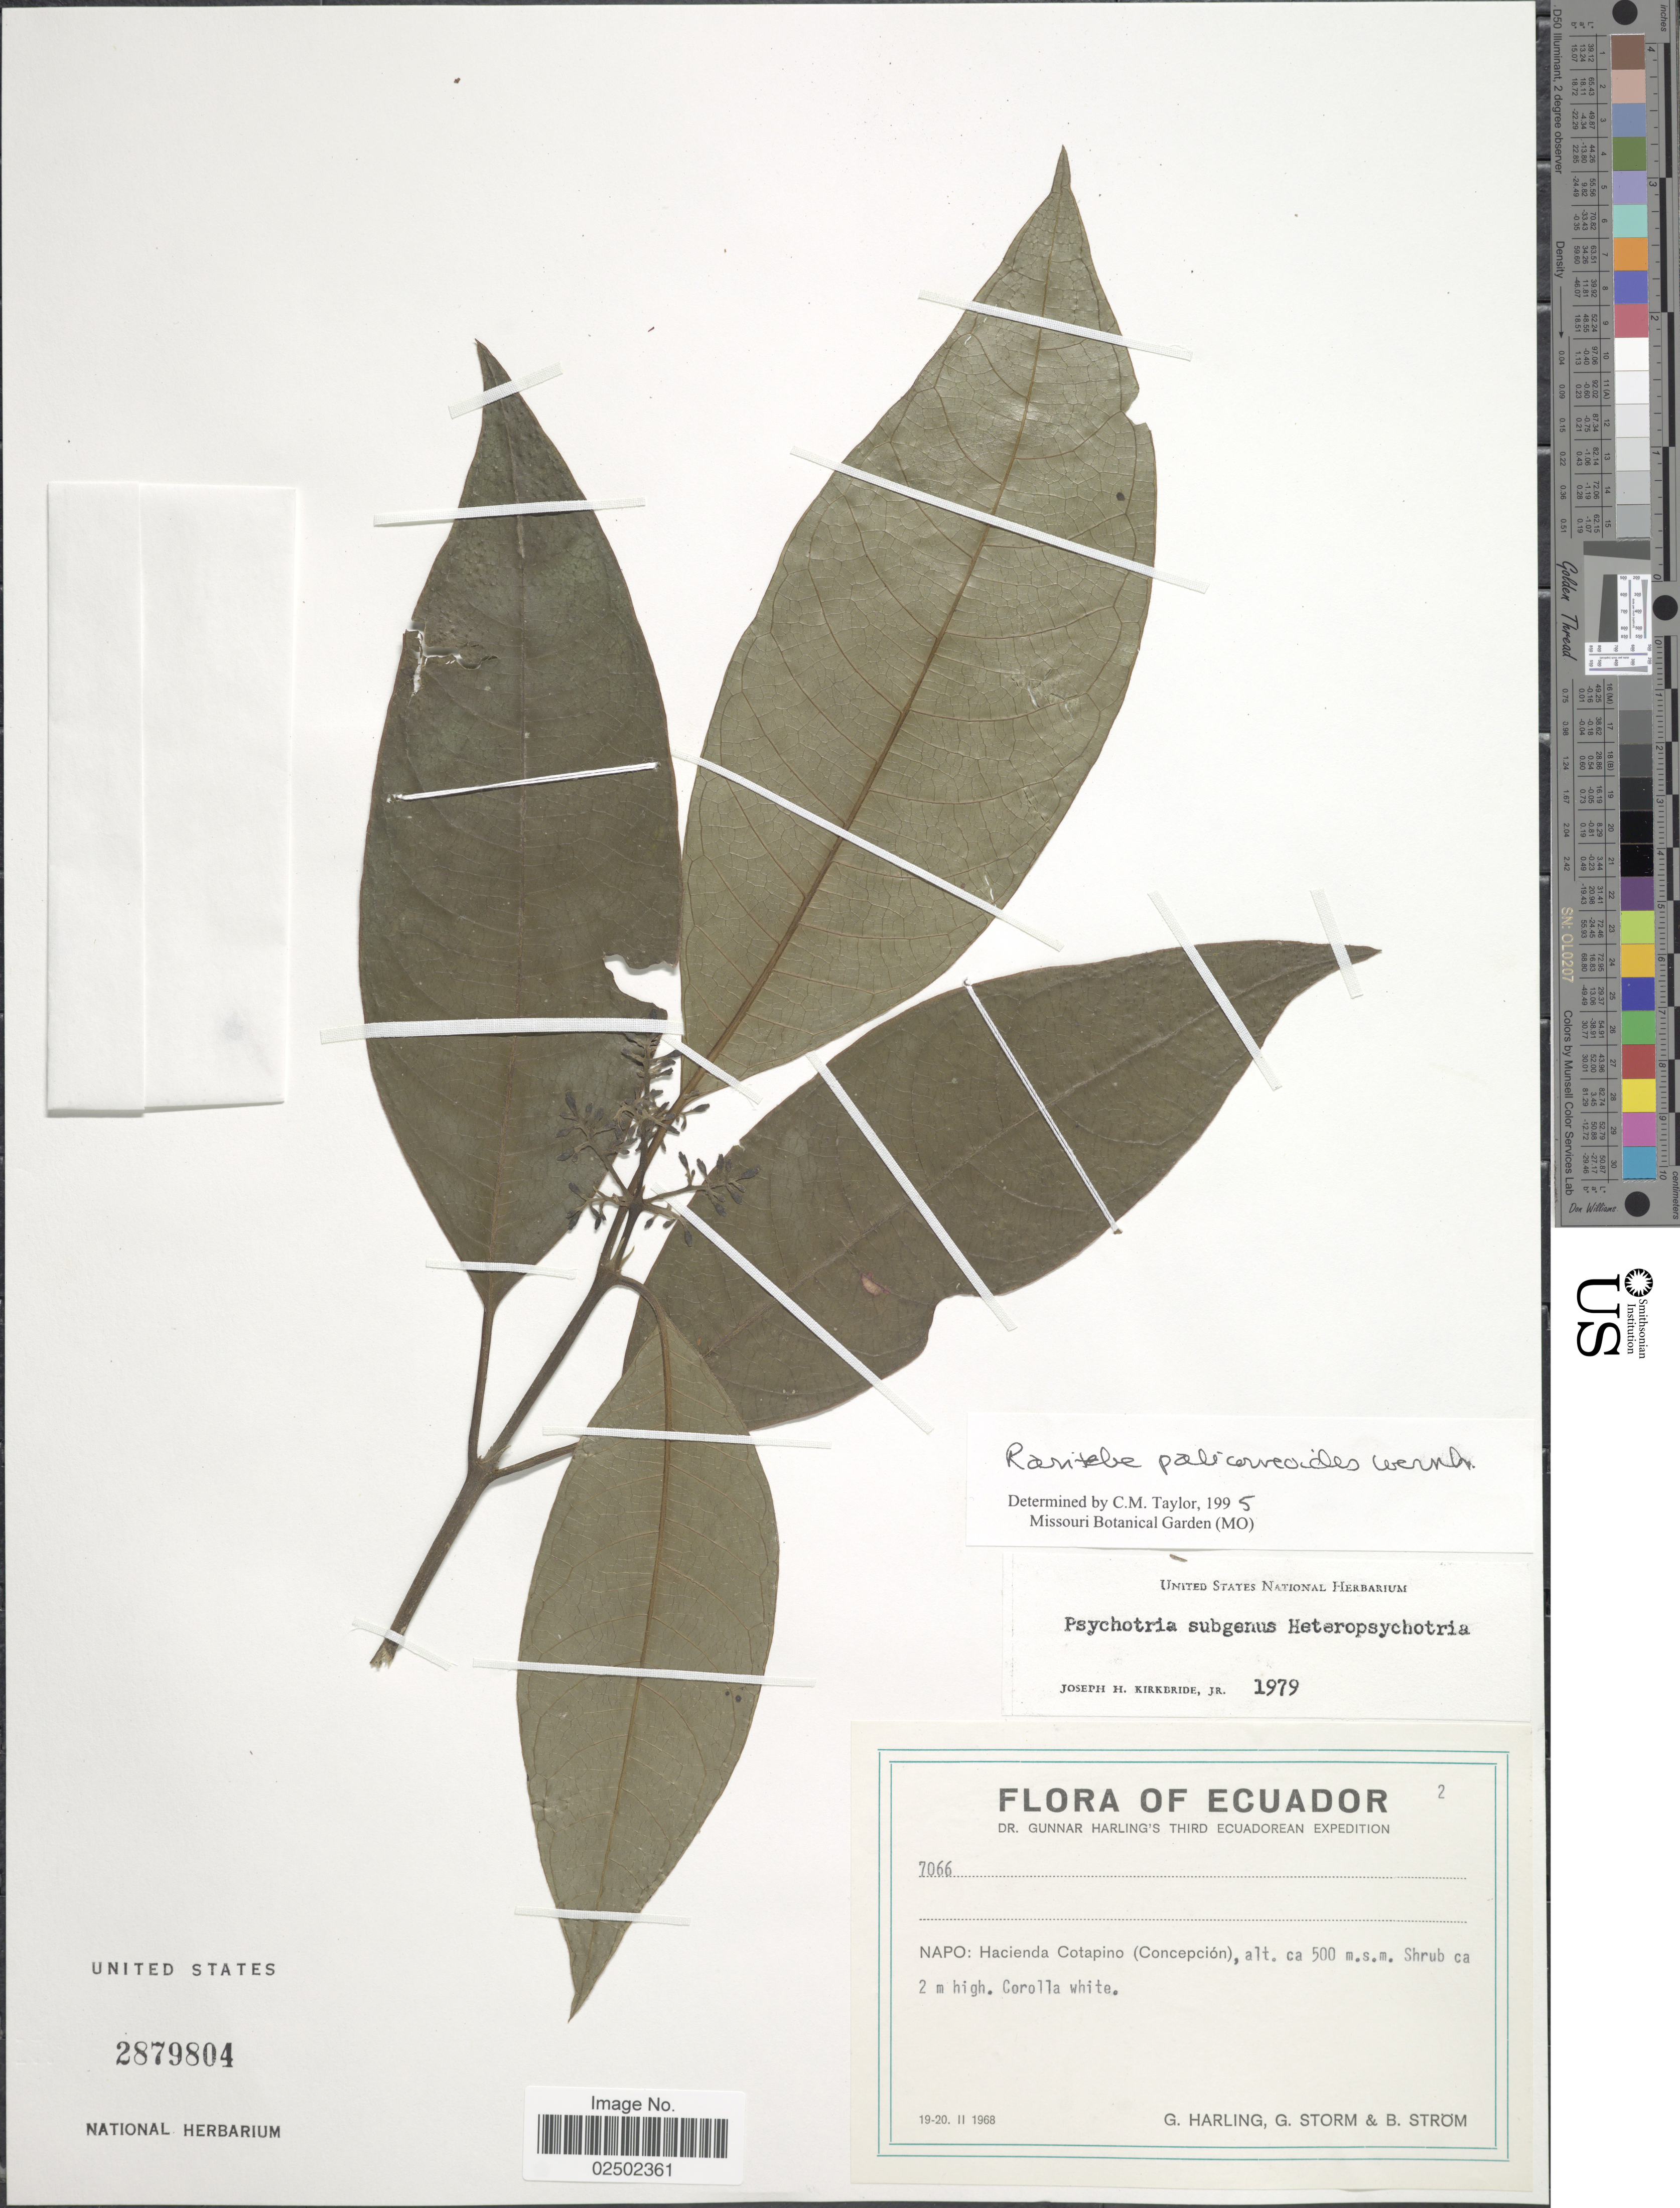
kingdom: Plantae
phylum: Tracheophyta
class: Magnoliopsida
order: Gentianales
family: Rubiaceae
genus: Raritebe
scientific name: Raritebe palicoureoides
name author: Wernham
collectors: G. Harling, G. Storm & B. Ström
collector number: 7066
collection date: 1968-02-19/1968-02-20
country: Ecuador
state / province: Napo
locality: Hacienda Cotapino (Concepcion)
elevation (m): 500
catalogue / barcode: US 2879804